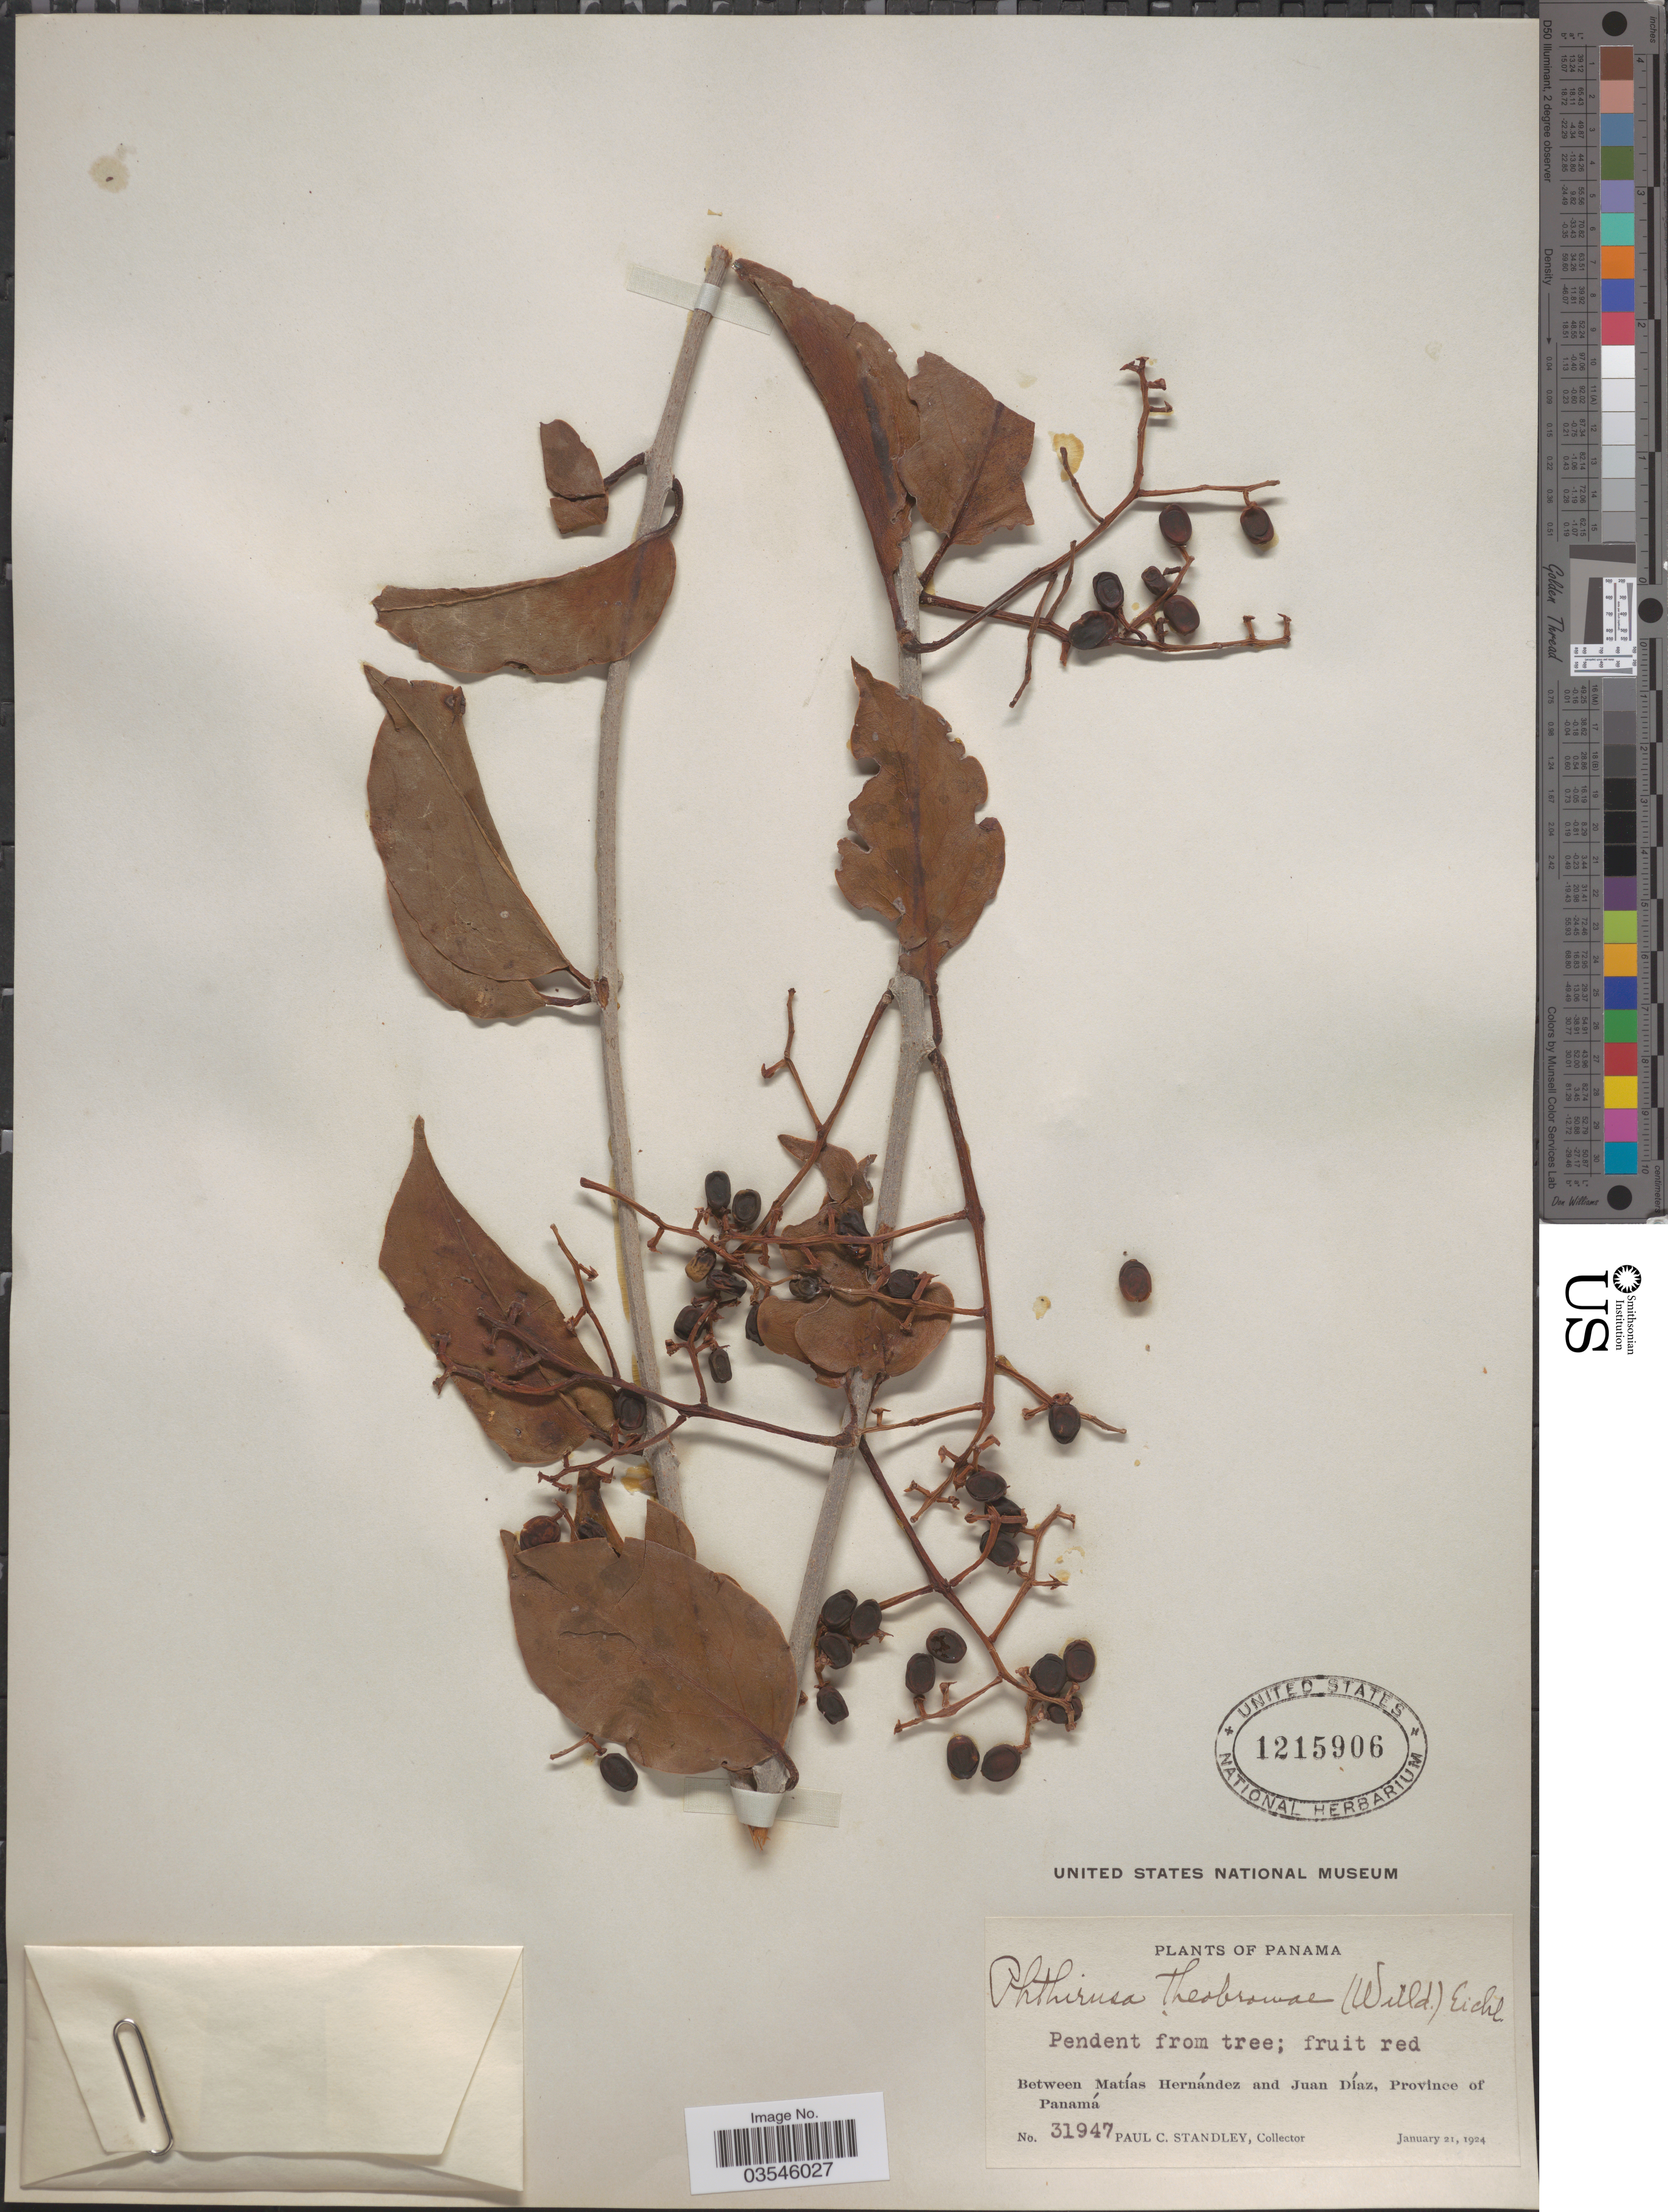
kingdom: Plantae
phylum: Tracheophyta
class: Magnoliopsida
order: Santalales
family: Loranthaceae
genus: Phthirusa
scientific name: Phthirusa theobromae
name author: (Willd. ex Schult. f.) Eichler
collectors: P. C. Standley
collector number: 31947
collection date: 1924-01-21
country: Panama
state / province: Panamá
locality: Between Matías Hernández and Juan Díaz.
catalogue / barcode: US 1215906